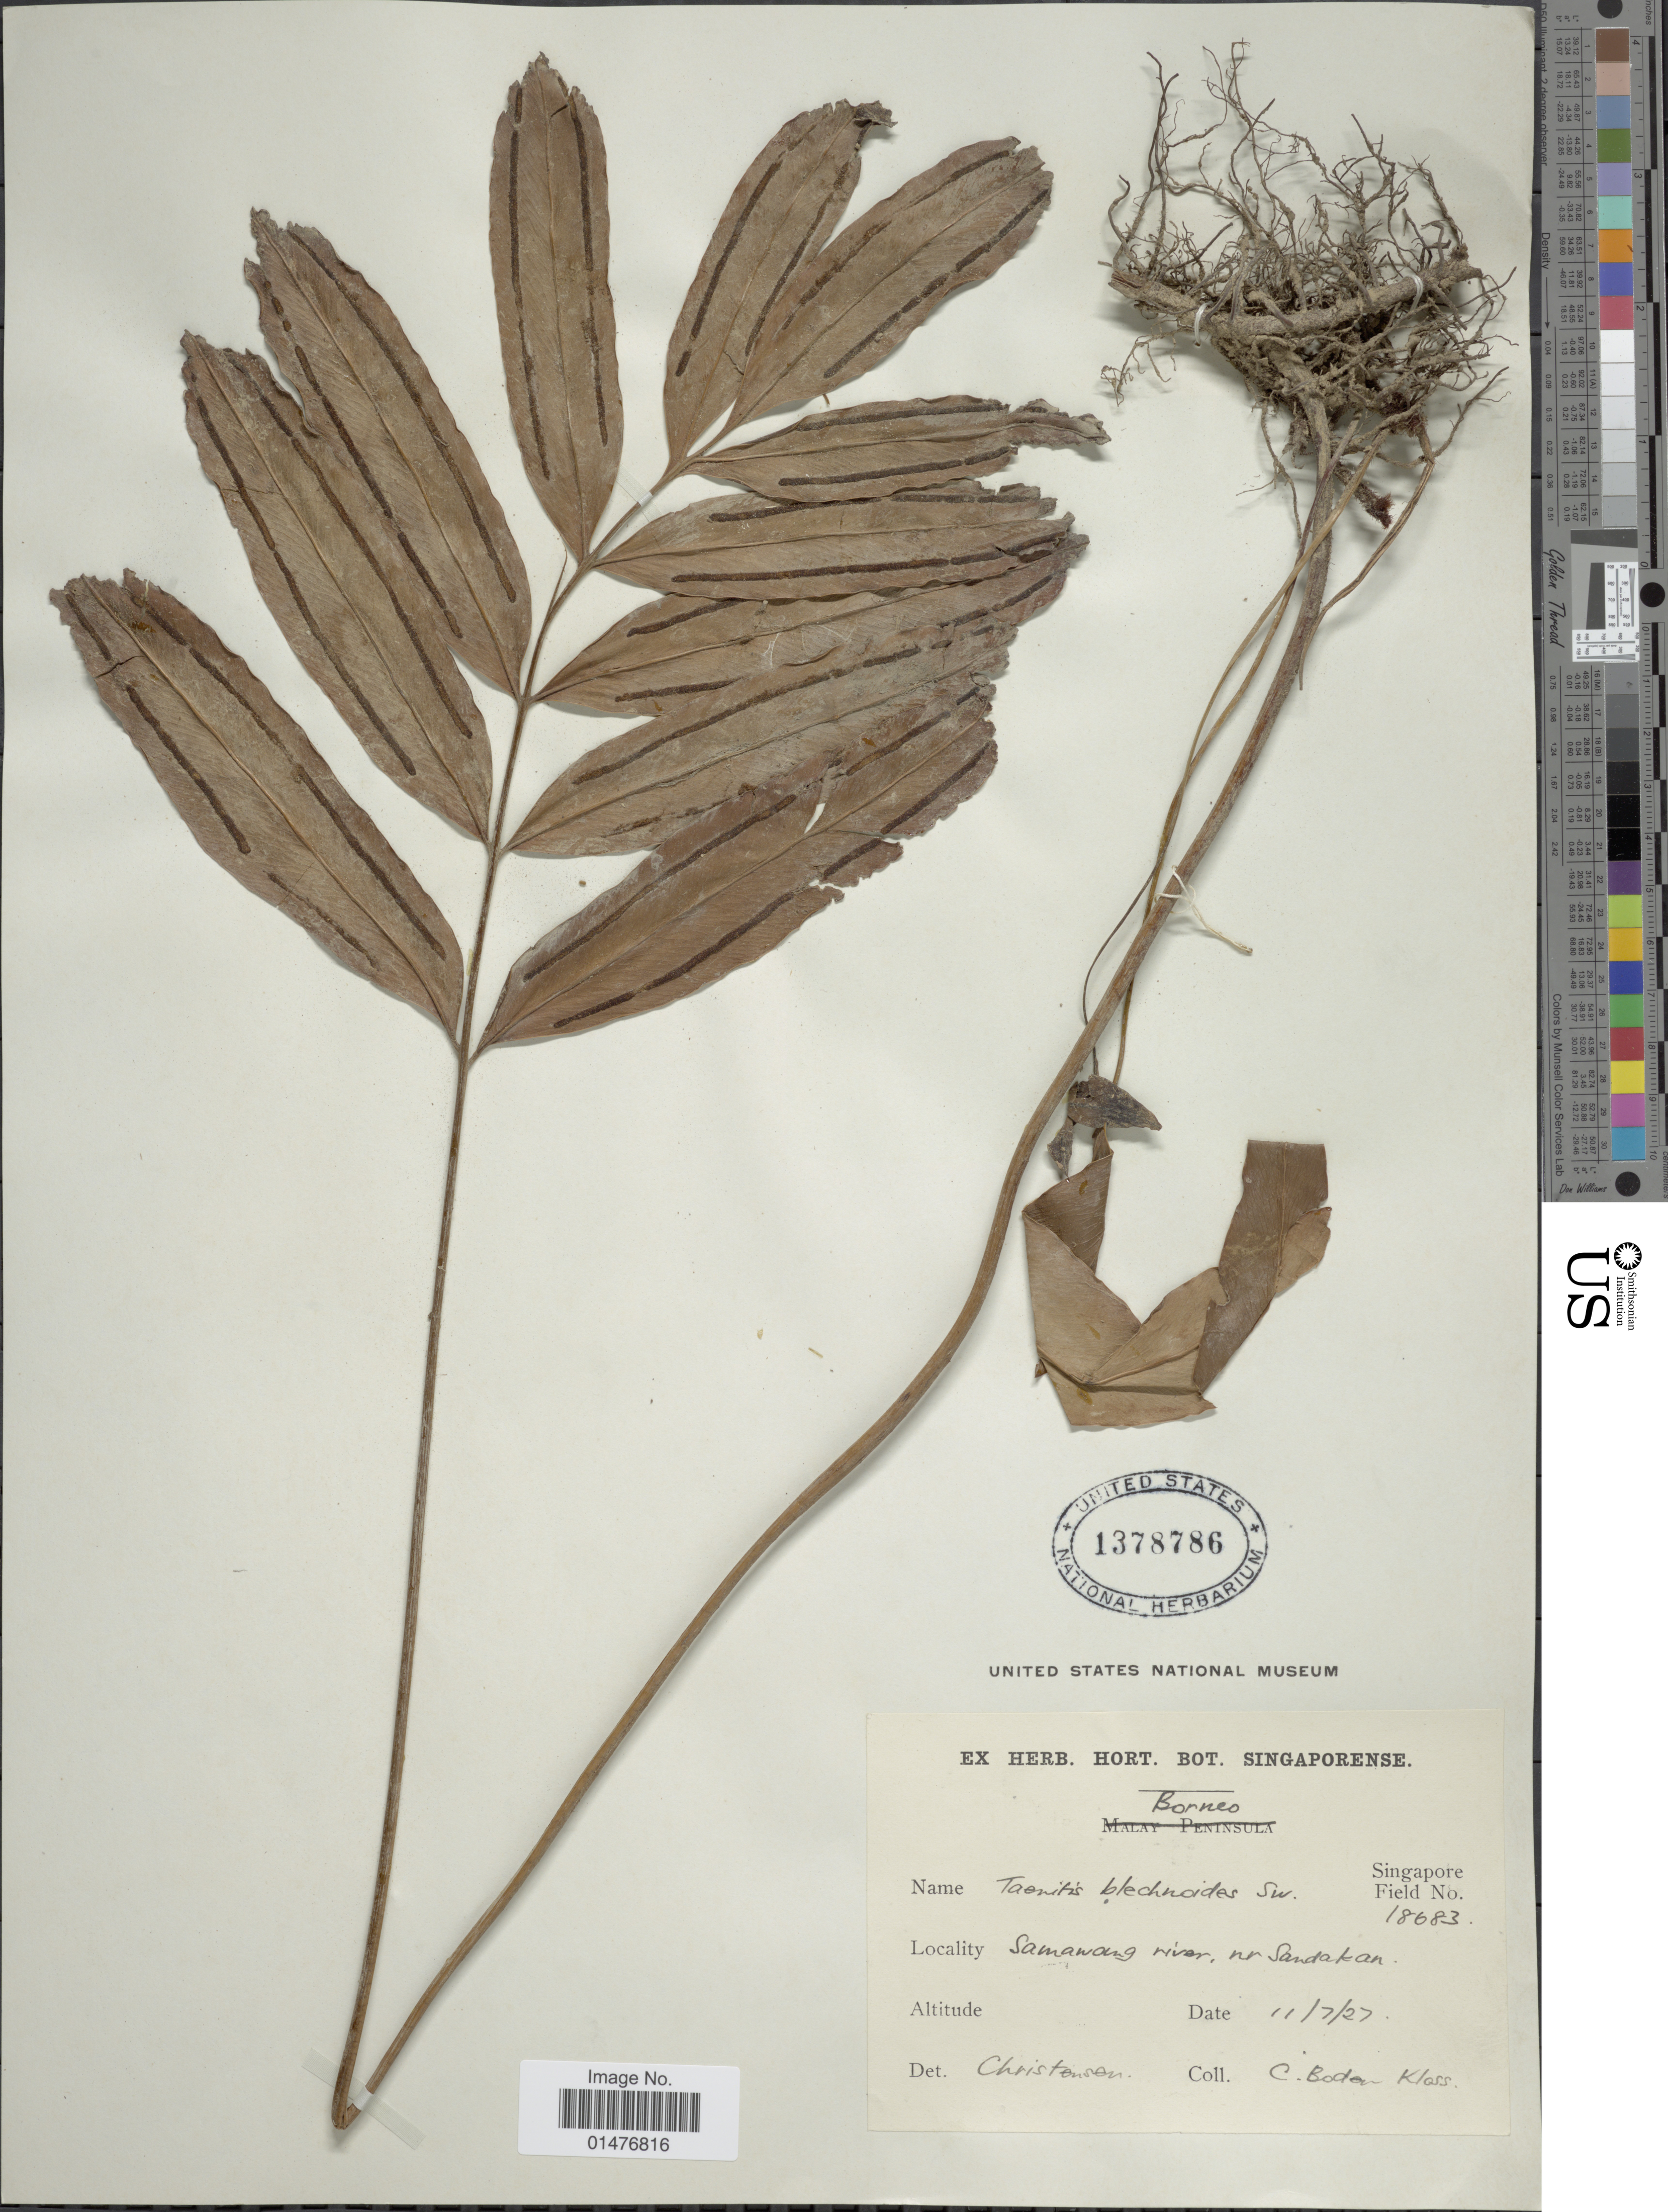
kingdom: Plantae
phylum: Tracheophyta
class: Polypodiopsida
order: Polypodiales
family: Pteridaceae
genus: Taenitis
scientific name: Taenitis blechnoides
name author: (Willd.) Sw.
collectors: C. Boden-Kloss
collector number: Singapore Field18683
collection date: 1927-07-11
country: Malaysia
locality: Borneo, Samawang river, nr. Sandakan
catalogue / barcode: US 1378786